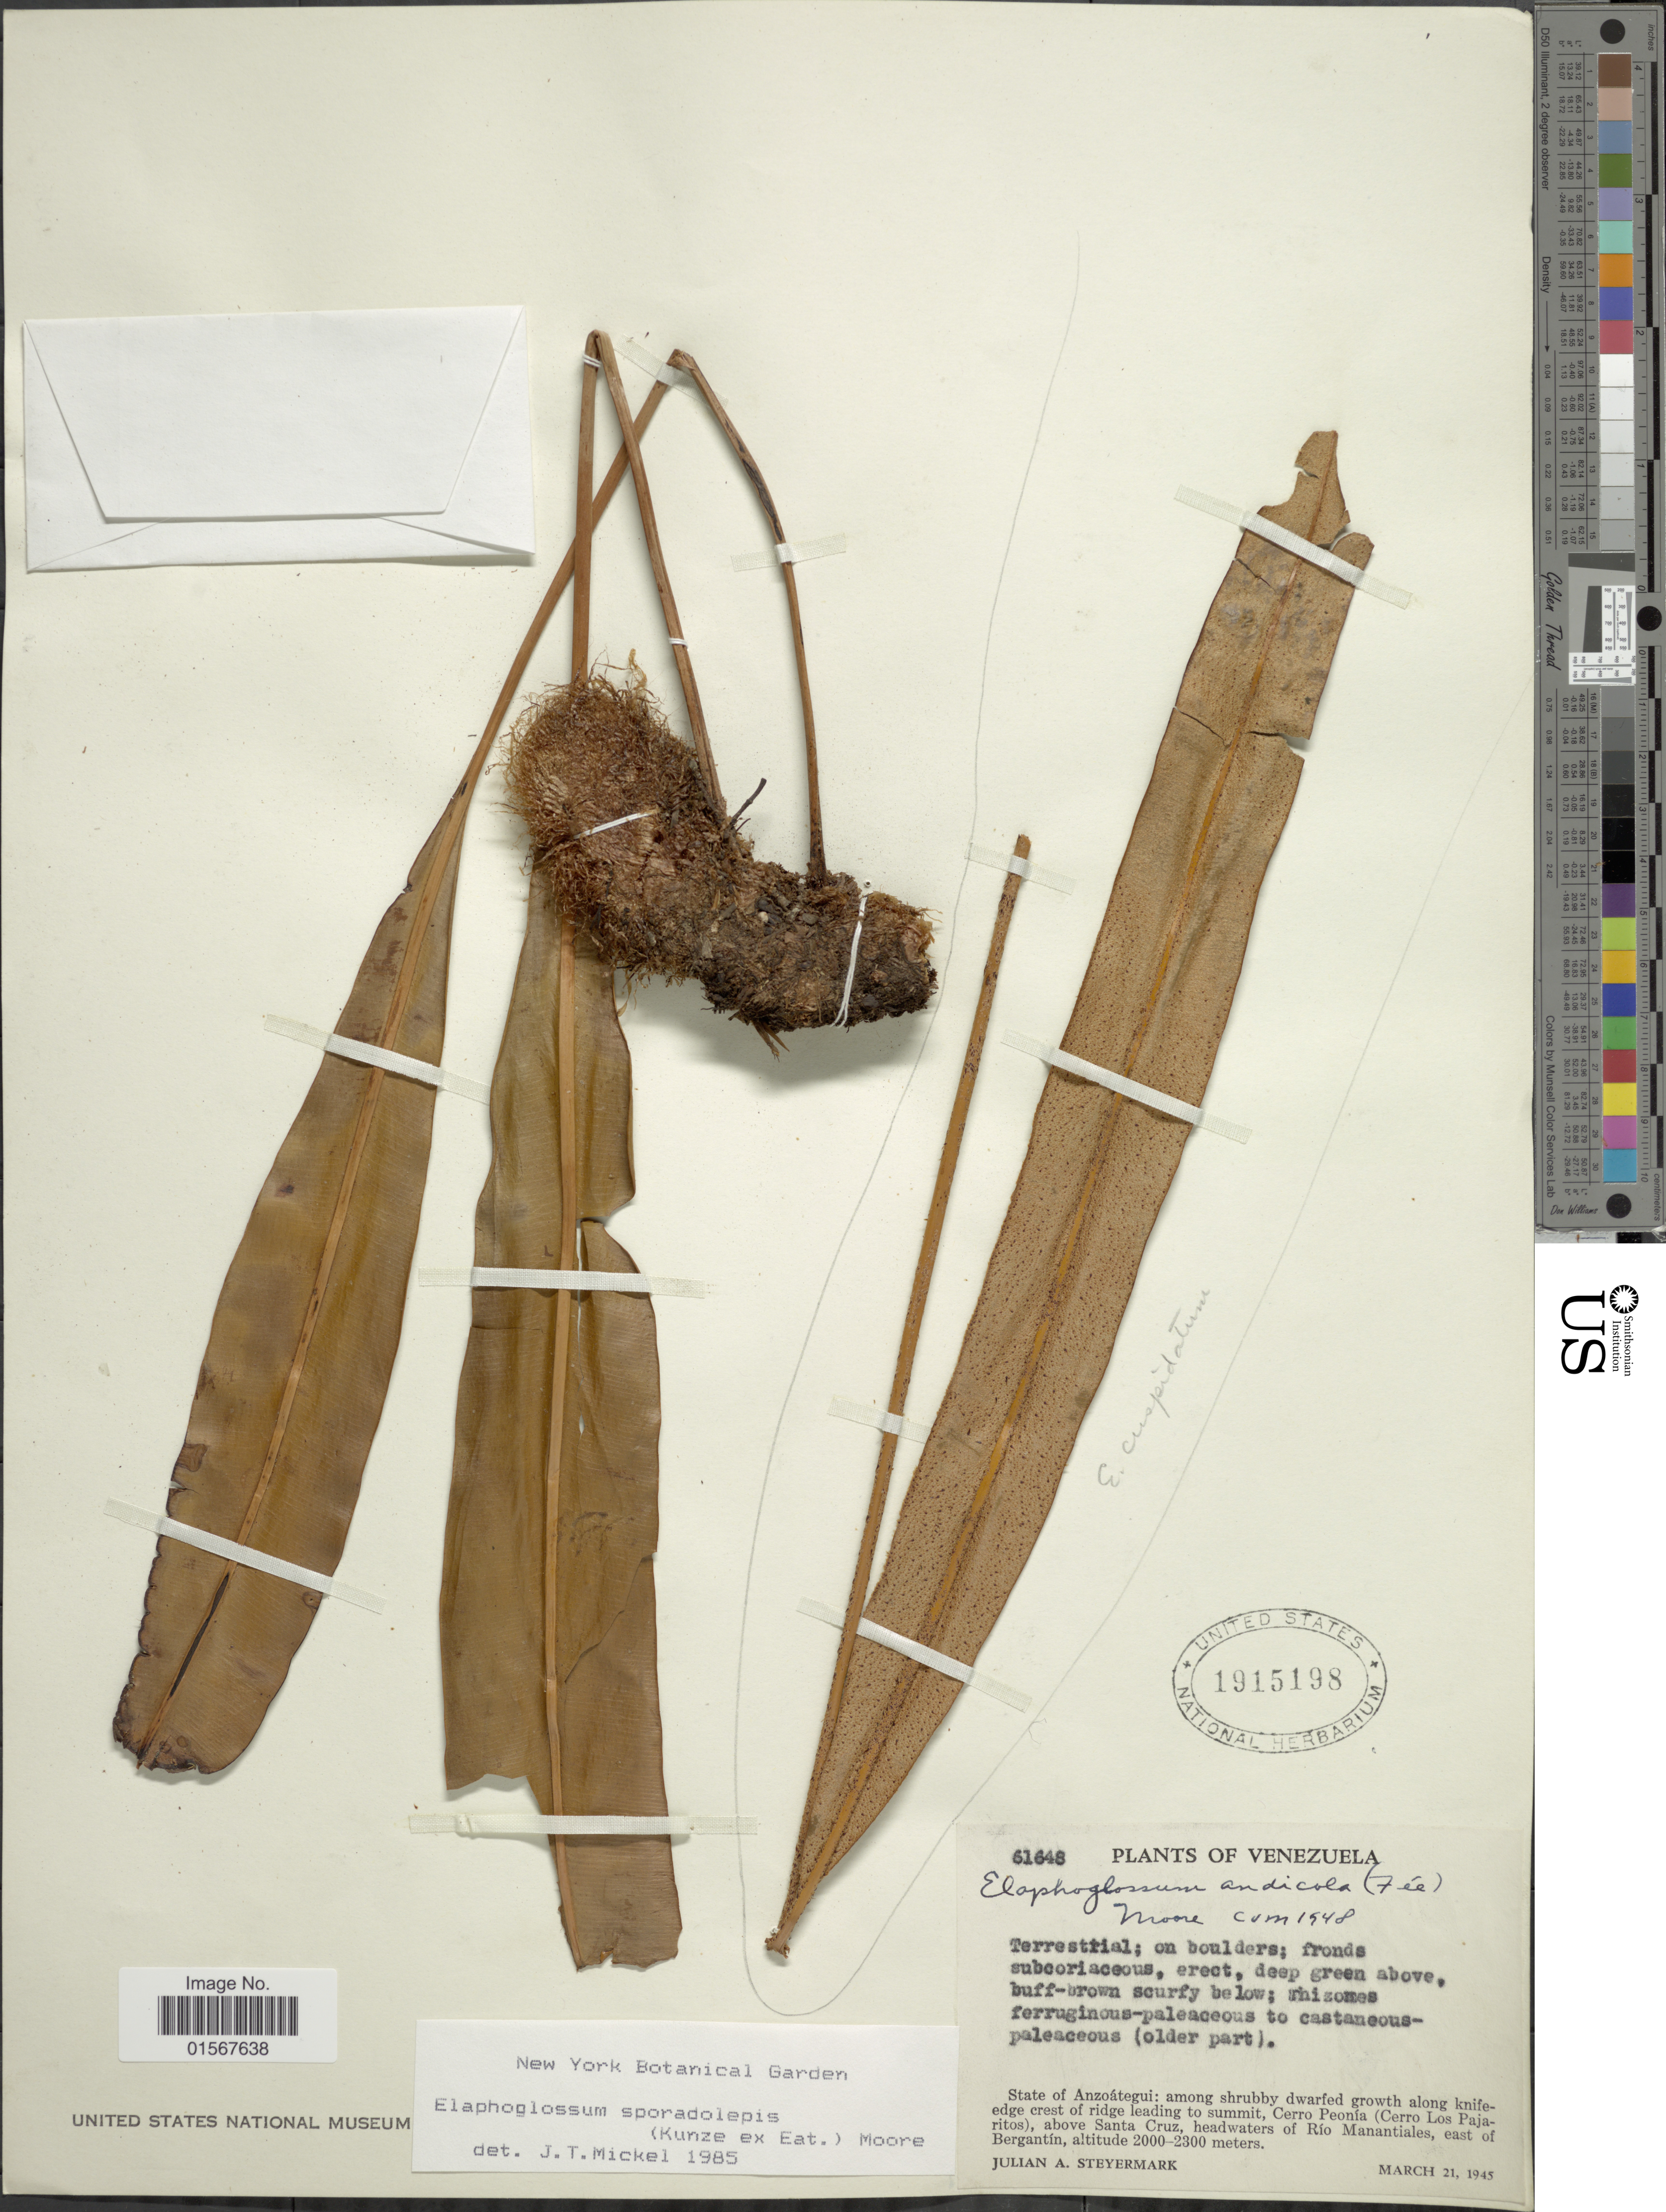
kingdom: Plantae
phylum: Tracheophyta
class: Polypodiopsida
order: Polypodiales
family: Dryopteridaceae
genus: Elaphoglossum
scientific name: Elaphoglossum sporadolepis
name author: (Kunze ex Kuhn) T. Moore ex C. Chr.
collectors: J. Steyermark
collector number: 61648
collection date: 1945-03-21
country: Venezuela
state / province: Anzoategui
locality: State of Anzoategui: among shrubby dwarfed growth along knife-edge crest of ridge leading to summit, Cerro Peonia (Cerro Los Pajaritos), above Santa Cruz, headwaters of Rio Manantiales, east of Bergantin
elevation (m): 2000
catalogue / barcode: US 1915198